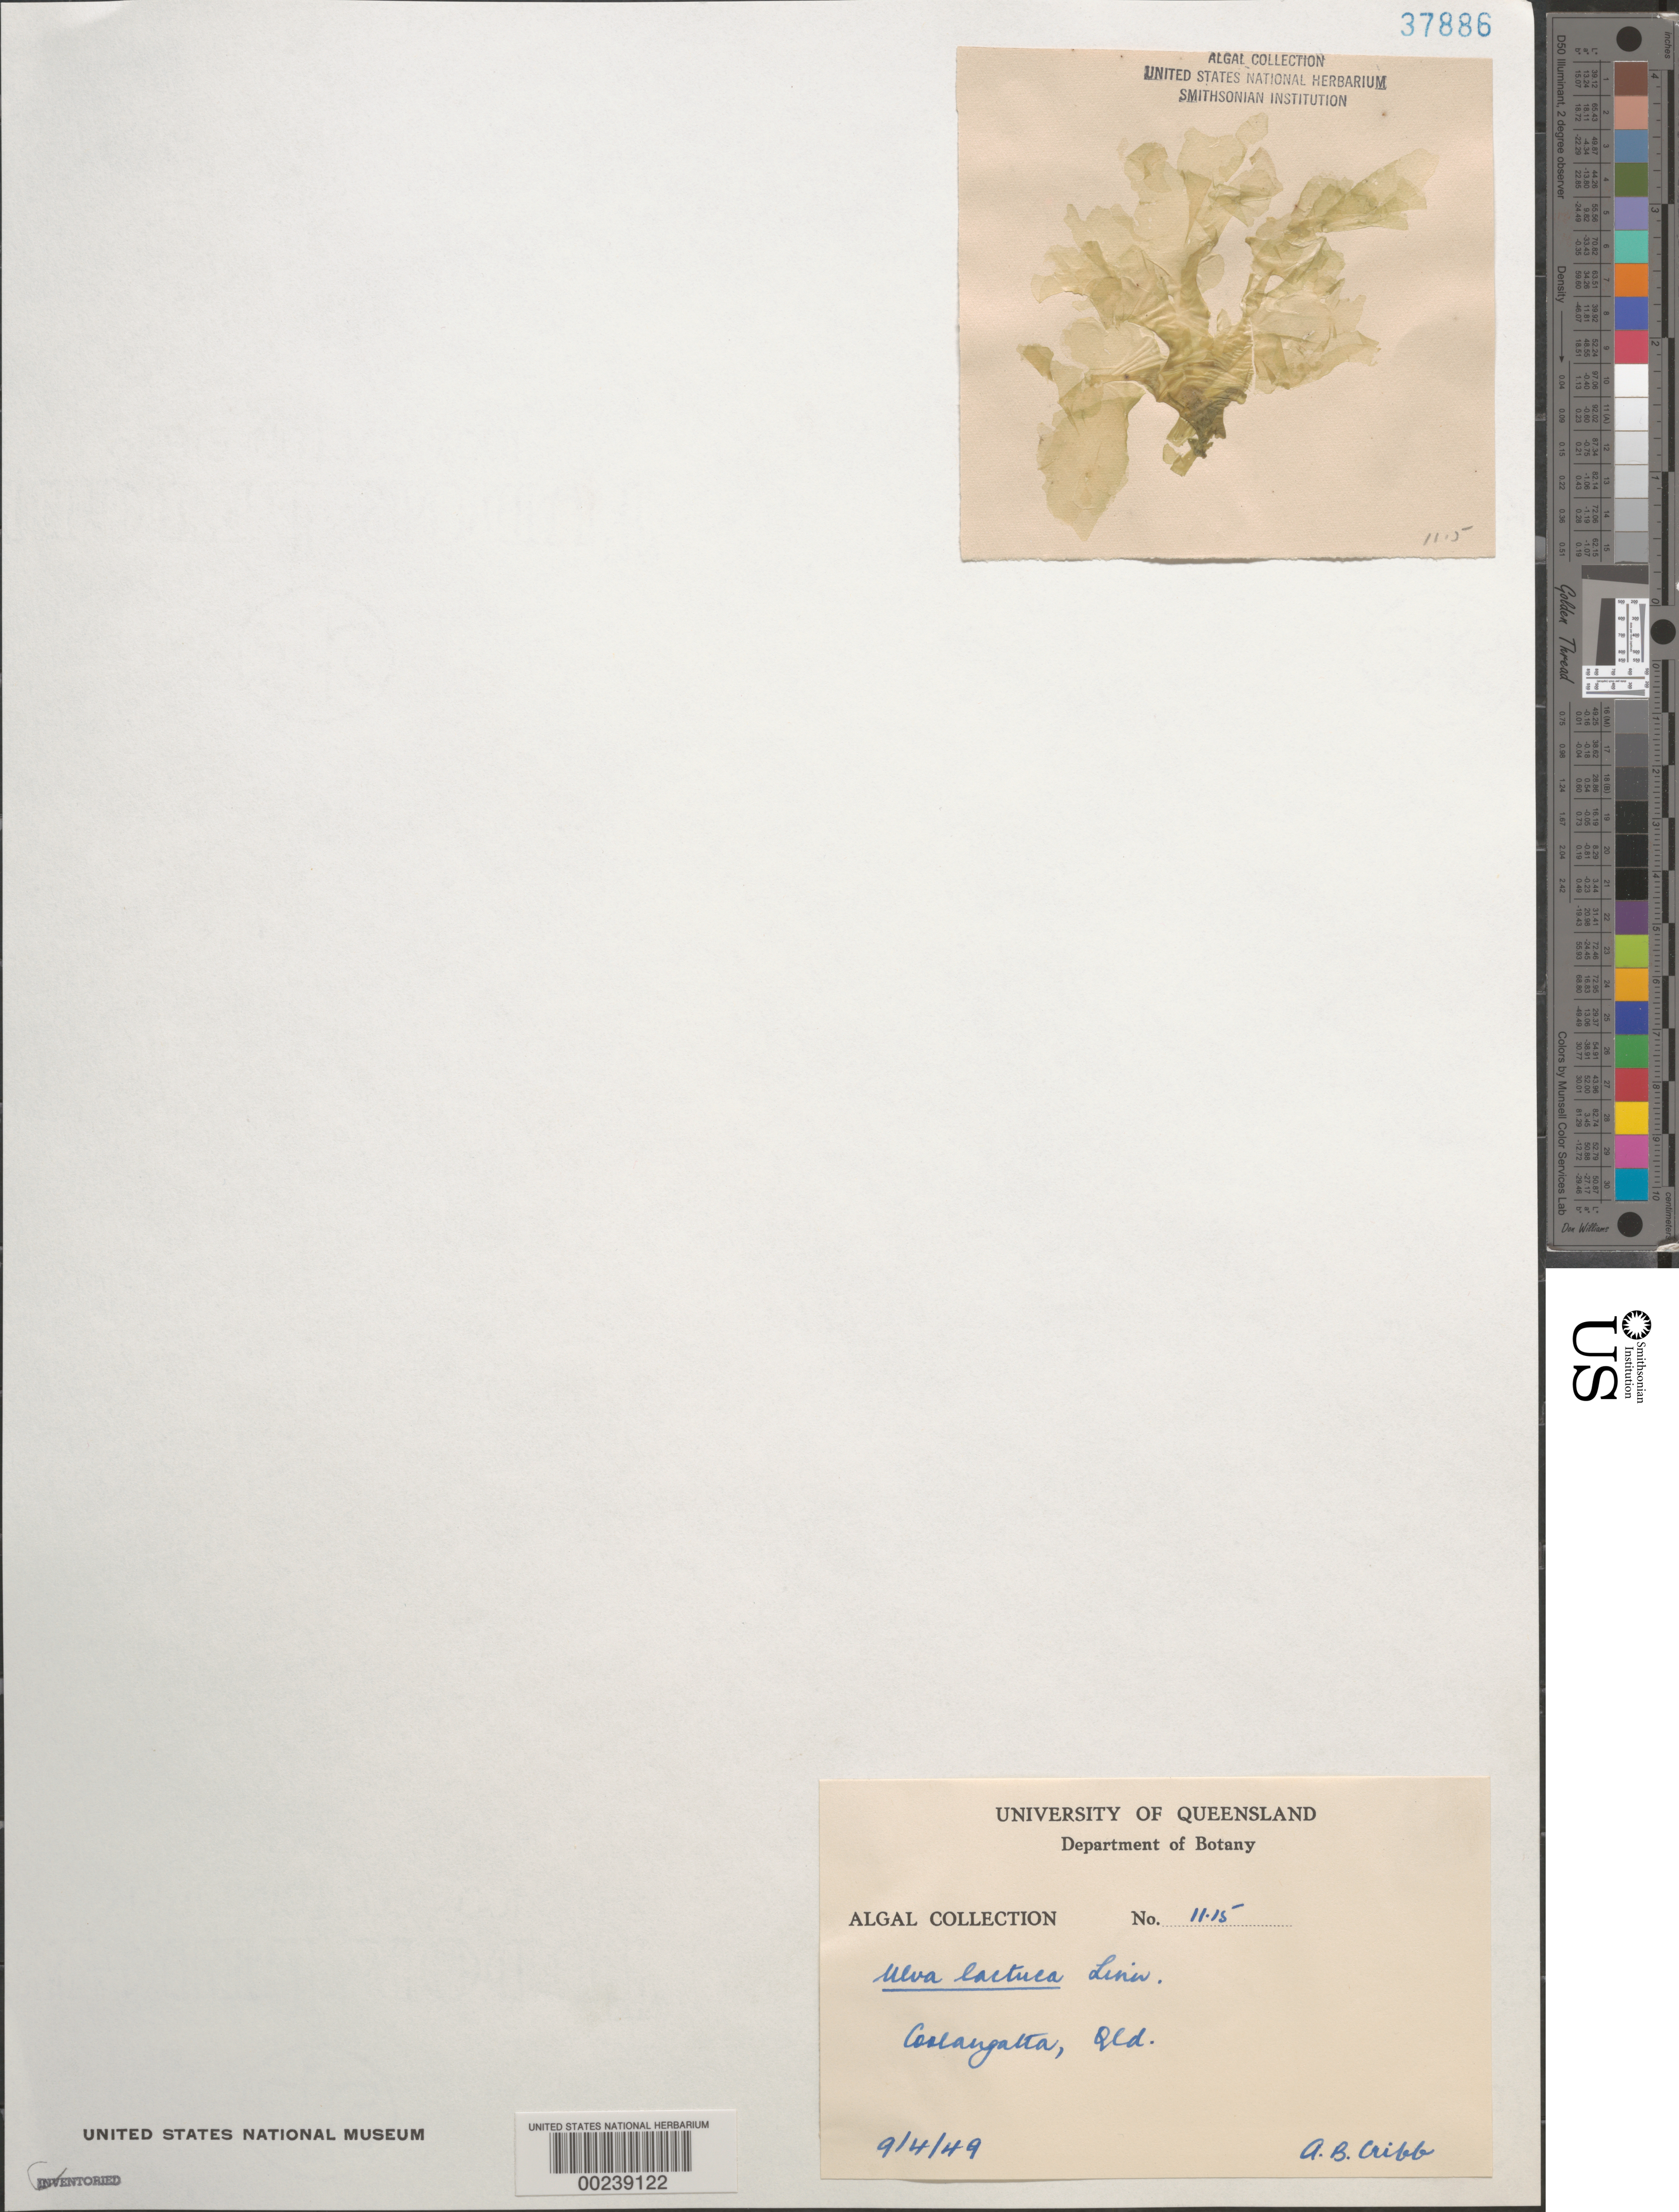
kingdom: Plantae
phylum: Chlorophyta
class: Ulvophyceae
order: Ulvales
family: Ulvaceae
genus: Ulva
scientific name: Ulva lactuca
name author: L.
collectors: A. Cribb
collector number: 11.15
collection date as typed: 04 Sep 1949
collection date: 1949-09-04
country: Australia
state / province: Queensland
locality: Coalangalta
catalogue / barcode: US 37886